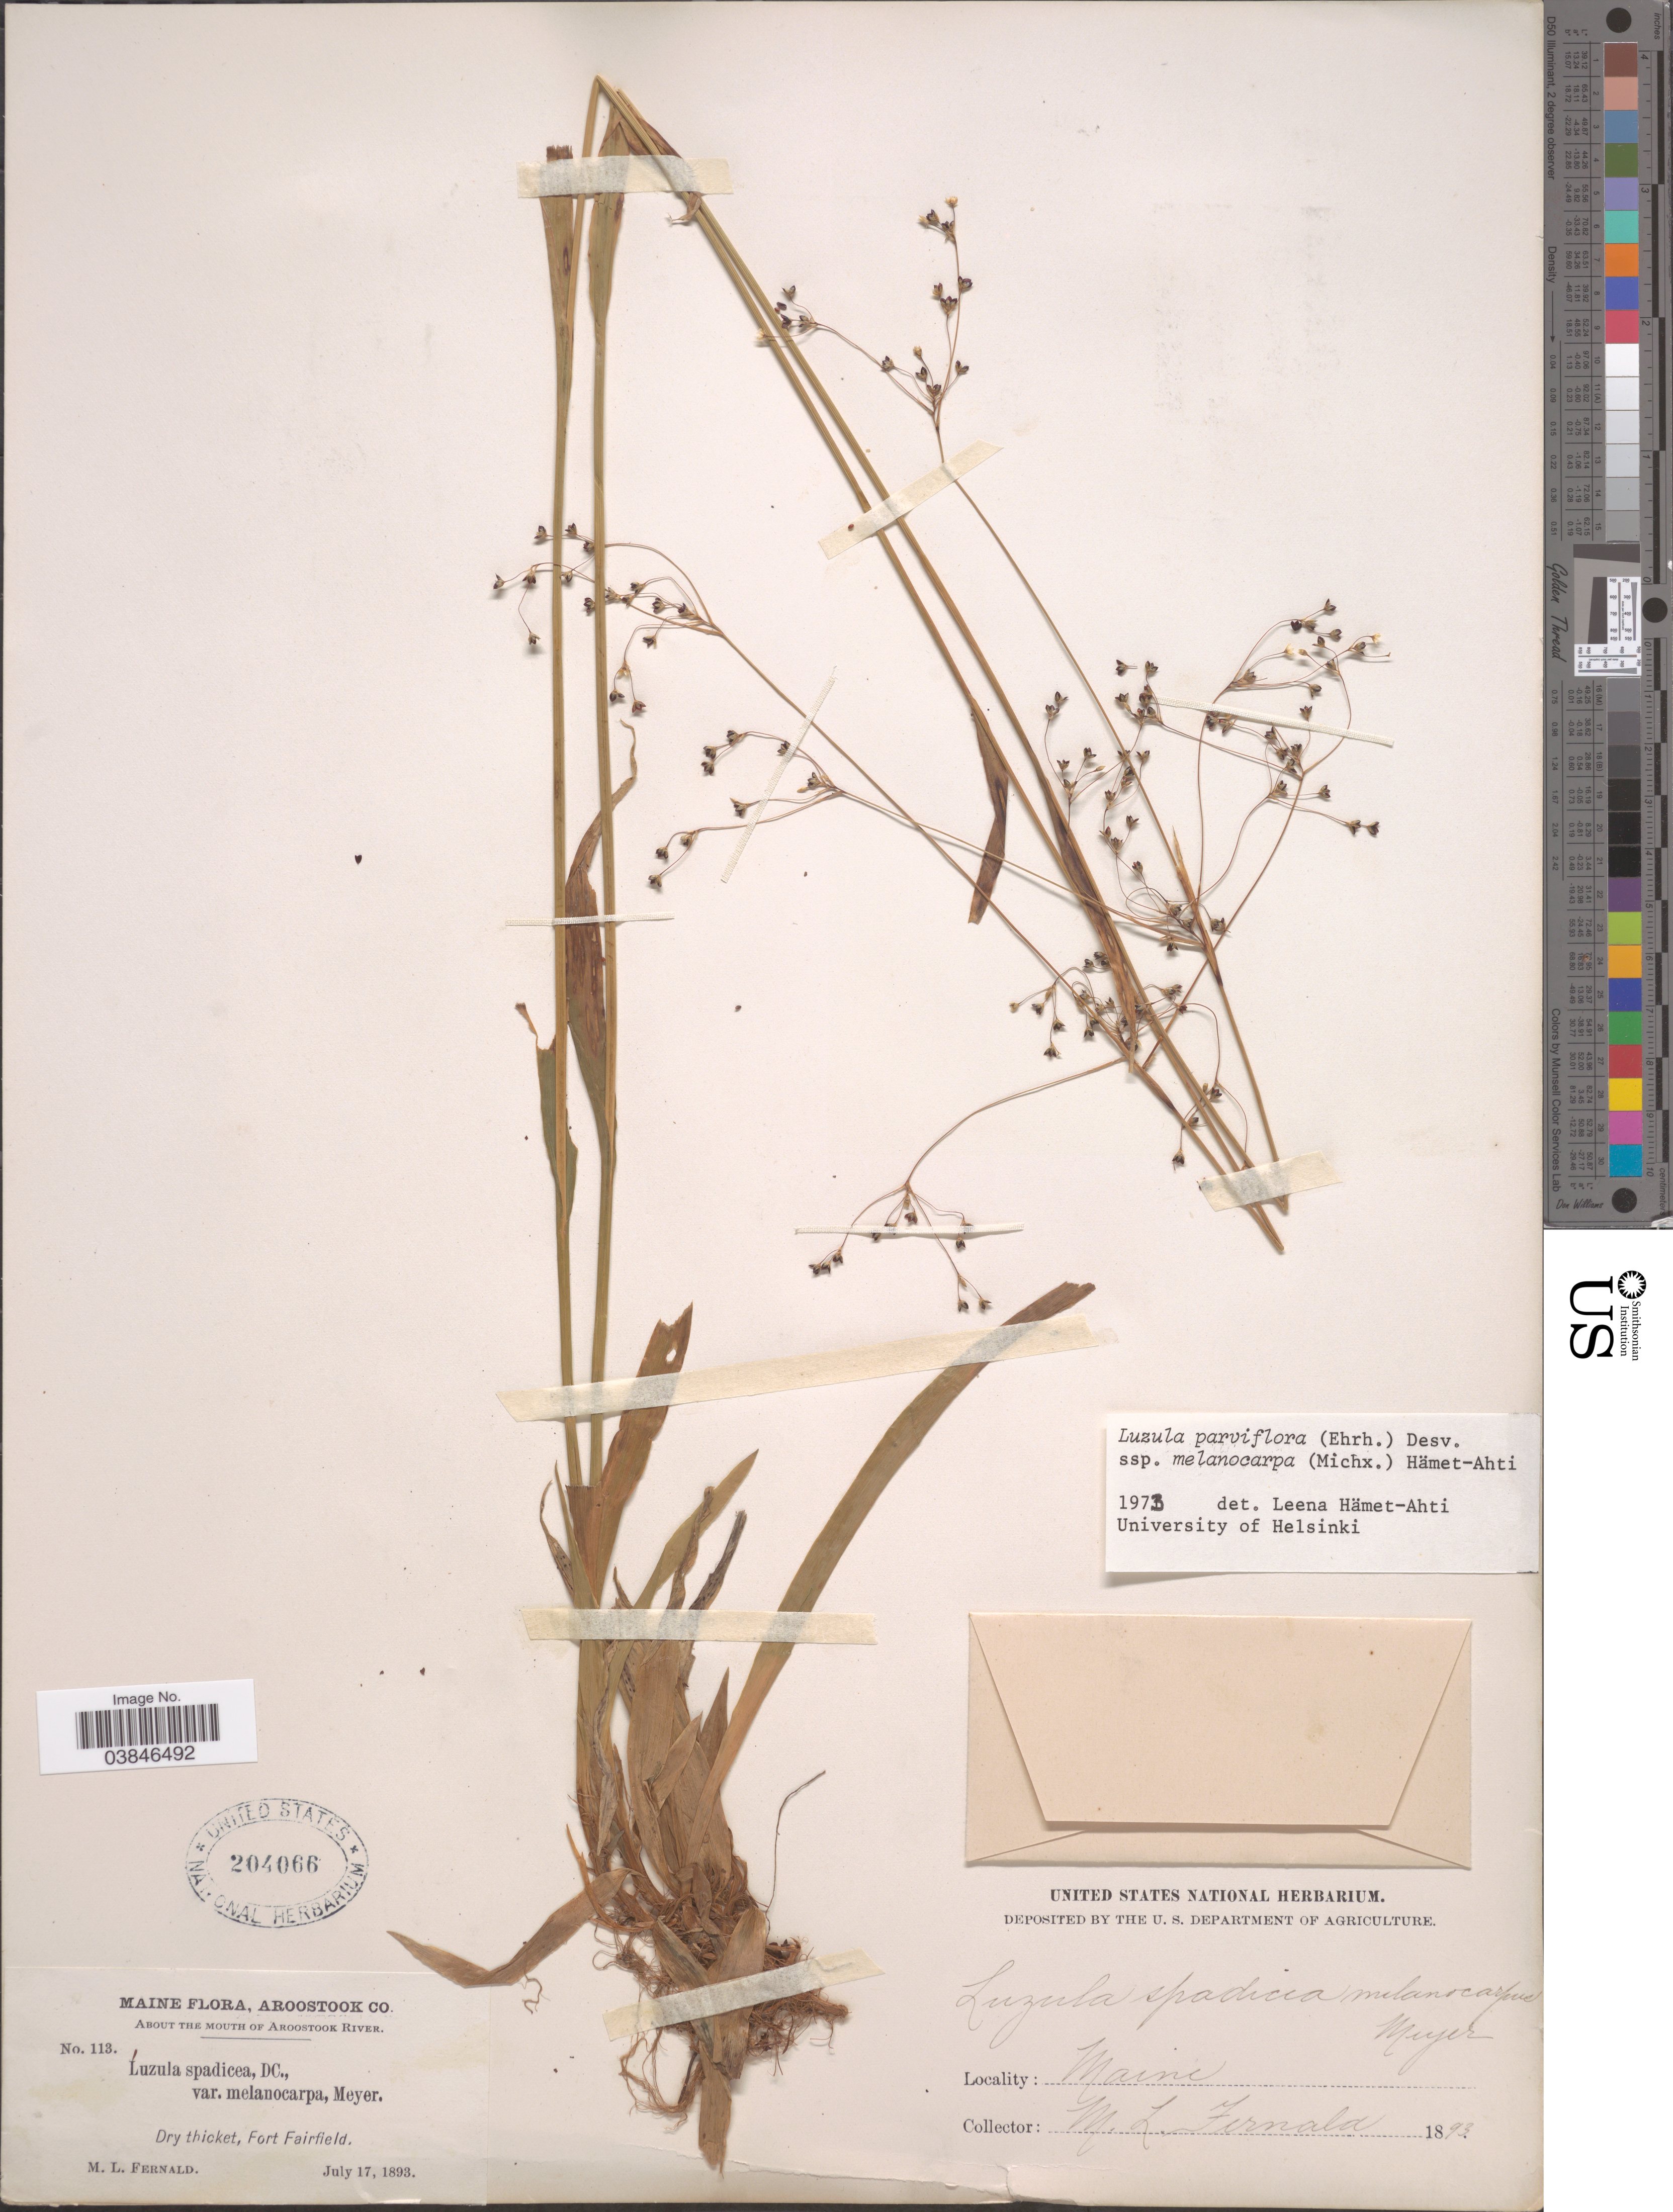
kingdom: Plantae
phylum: Tracheophyta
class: Liliopsida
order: Poales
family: Juncaceae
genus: Luzula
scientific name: Luzula parviflora subsp. melanocarpa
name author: Desv.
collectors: M. L. Fernald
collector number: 113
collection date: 1893-07-17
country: United States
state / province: Maine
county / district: Aroostook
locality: About the mouth of Aroostook River. Fort Fairfield.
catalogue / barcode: US 204066